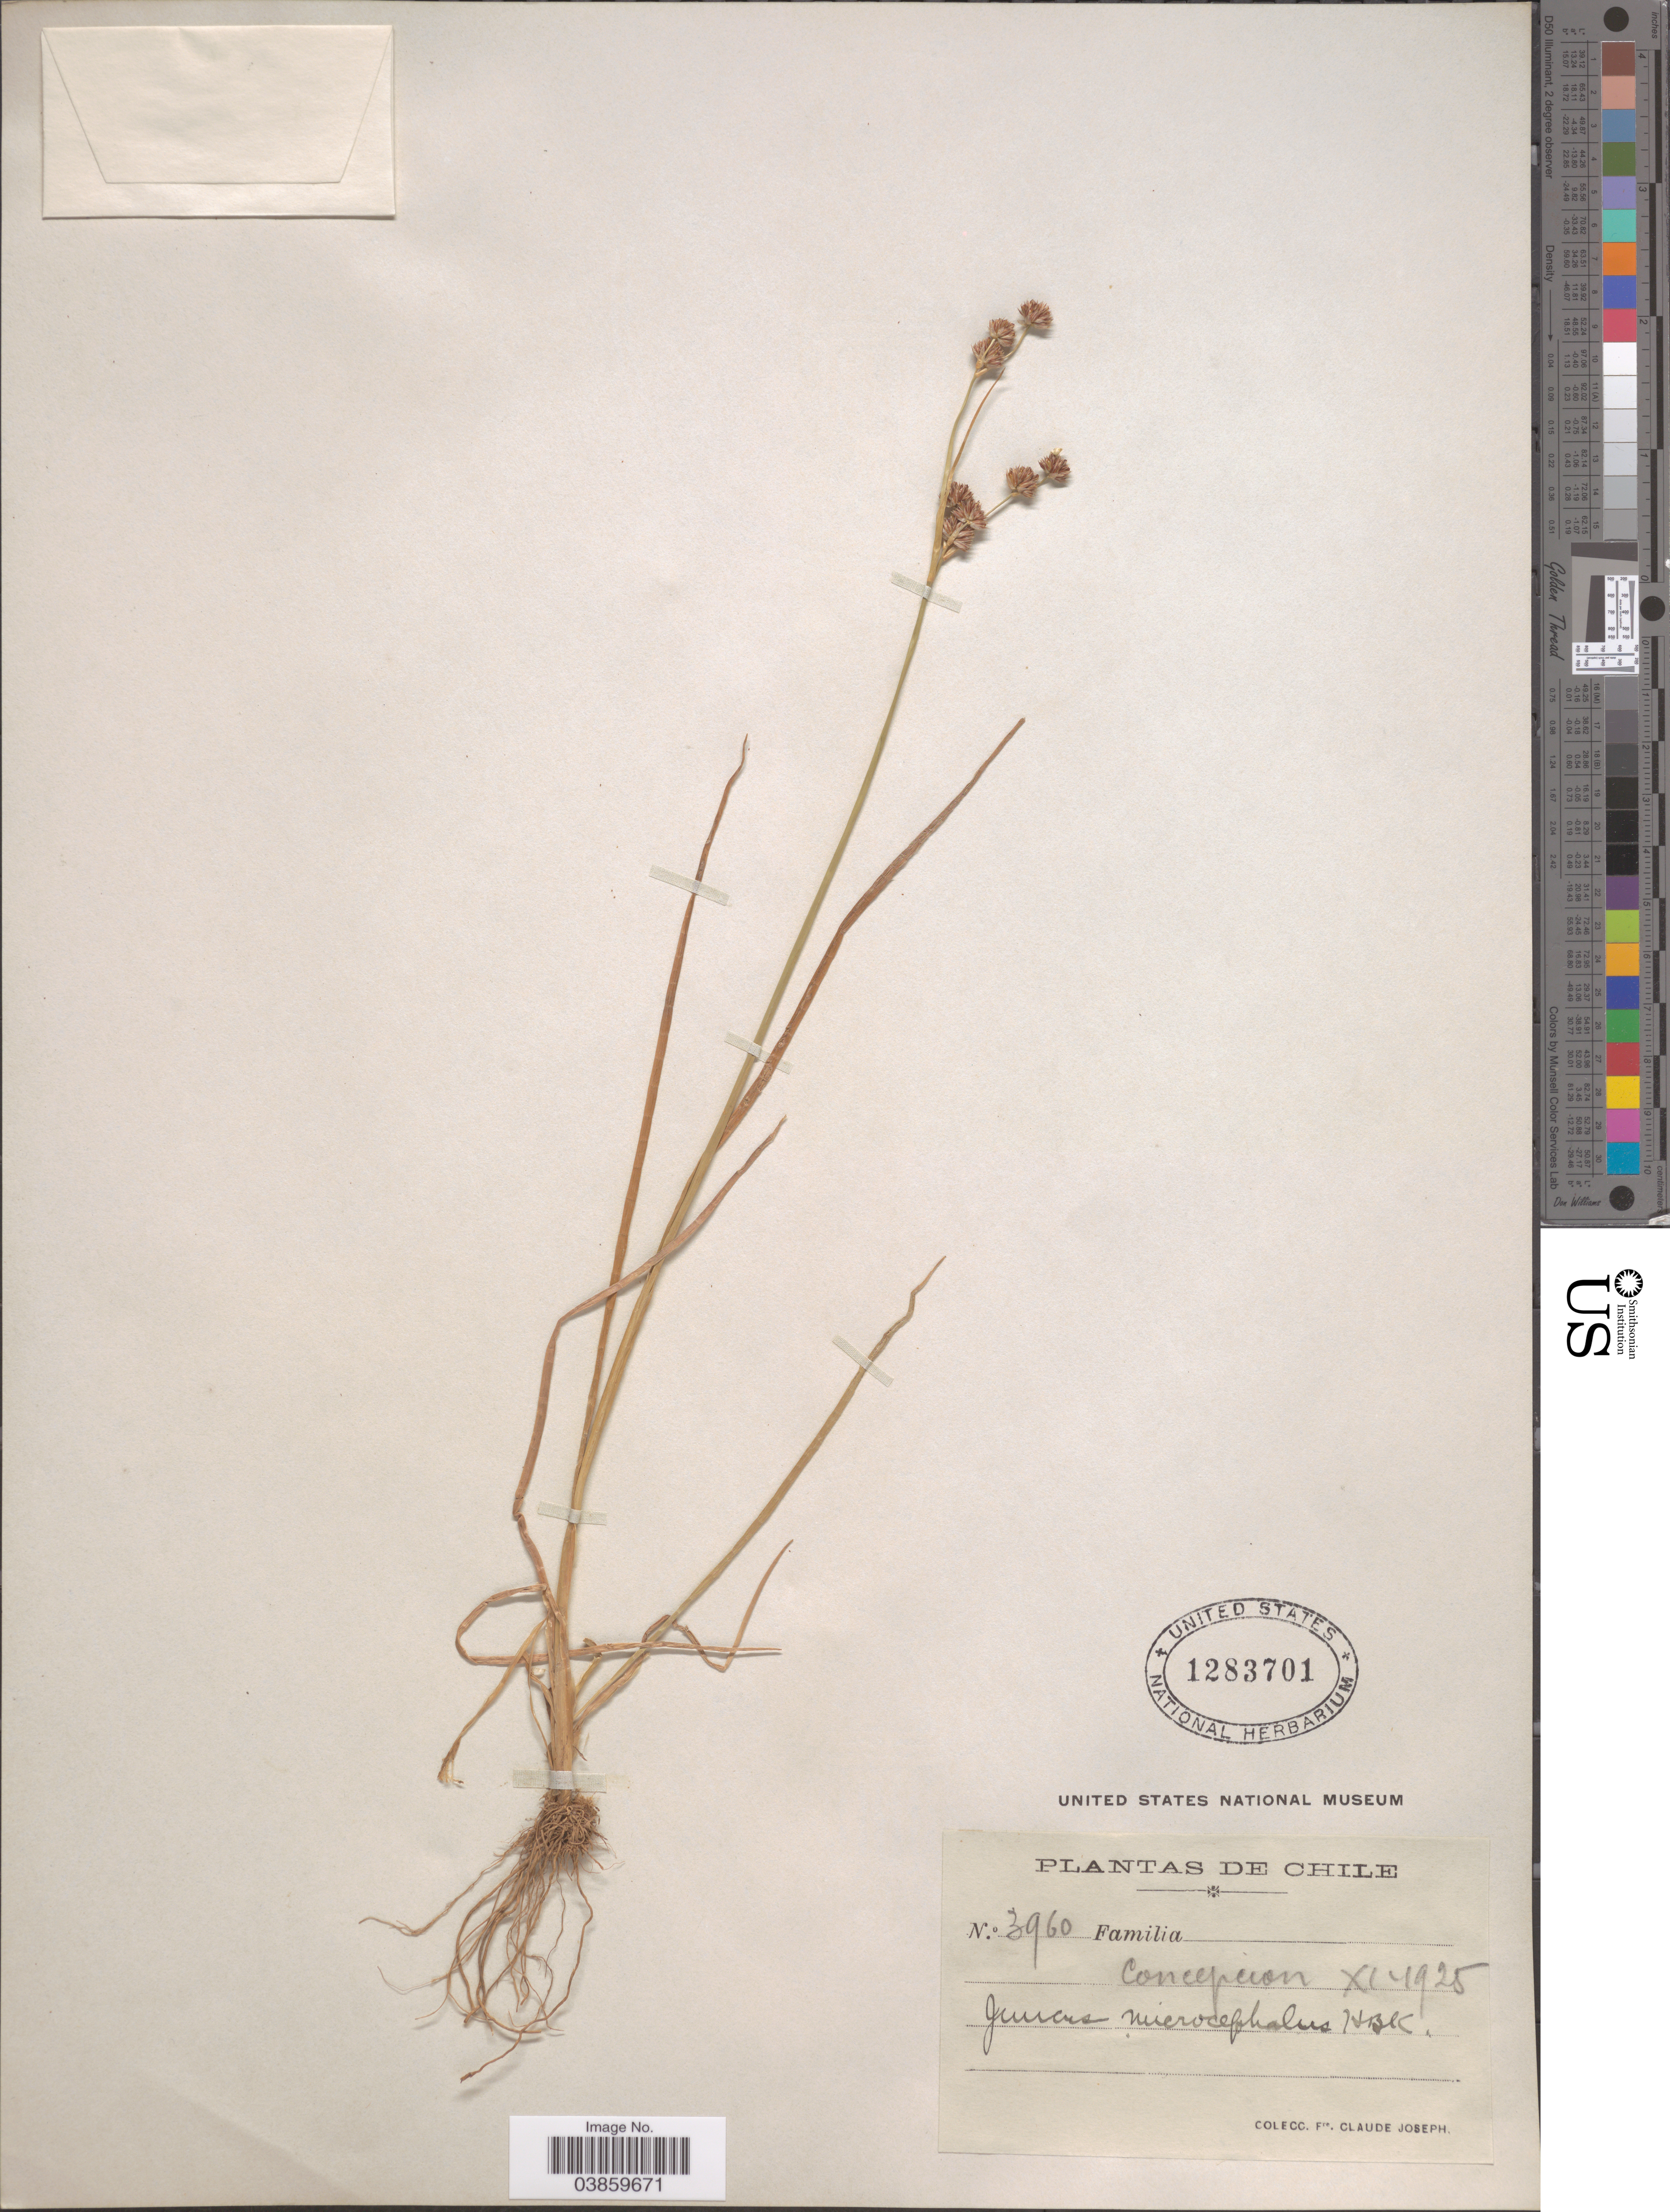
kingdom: Plantae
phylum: Tracheophyta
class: Liliopsida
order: Poales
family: Juncaceae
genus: Juncus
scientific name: Juncus microcephalus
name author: Kunth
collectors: Bro. Claude-Joseph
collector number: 3960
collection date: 1925-11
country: Chile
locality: Concepcion.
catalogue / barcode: US 1283701